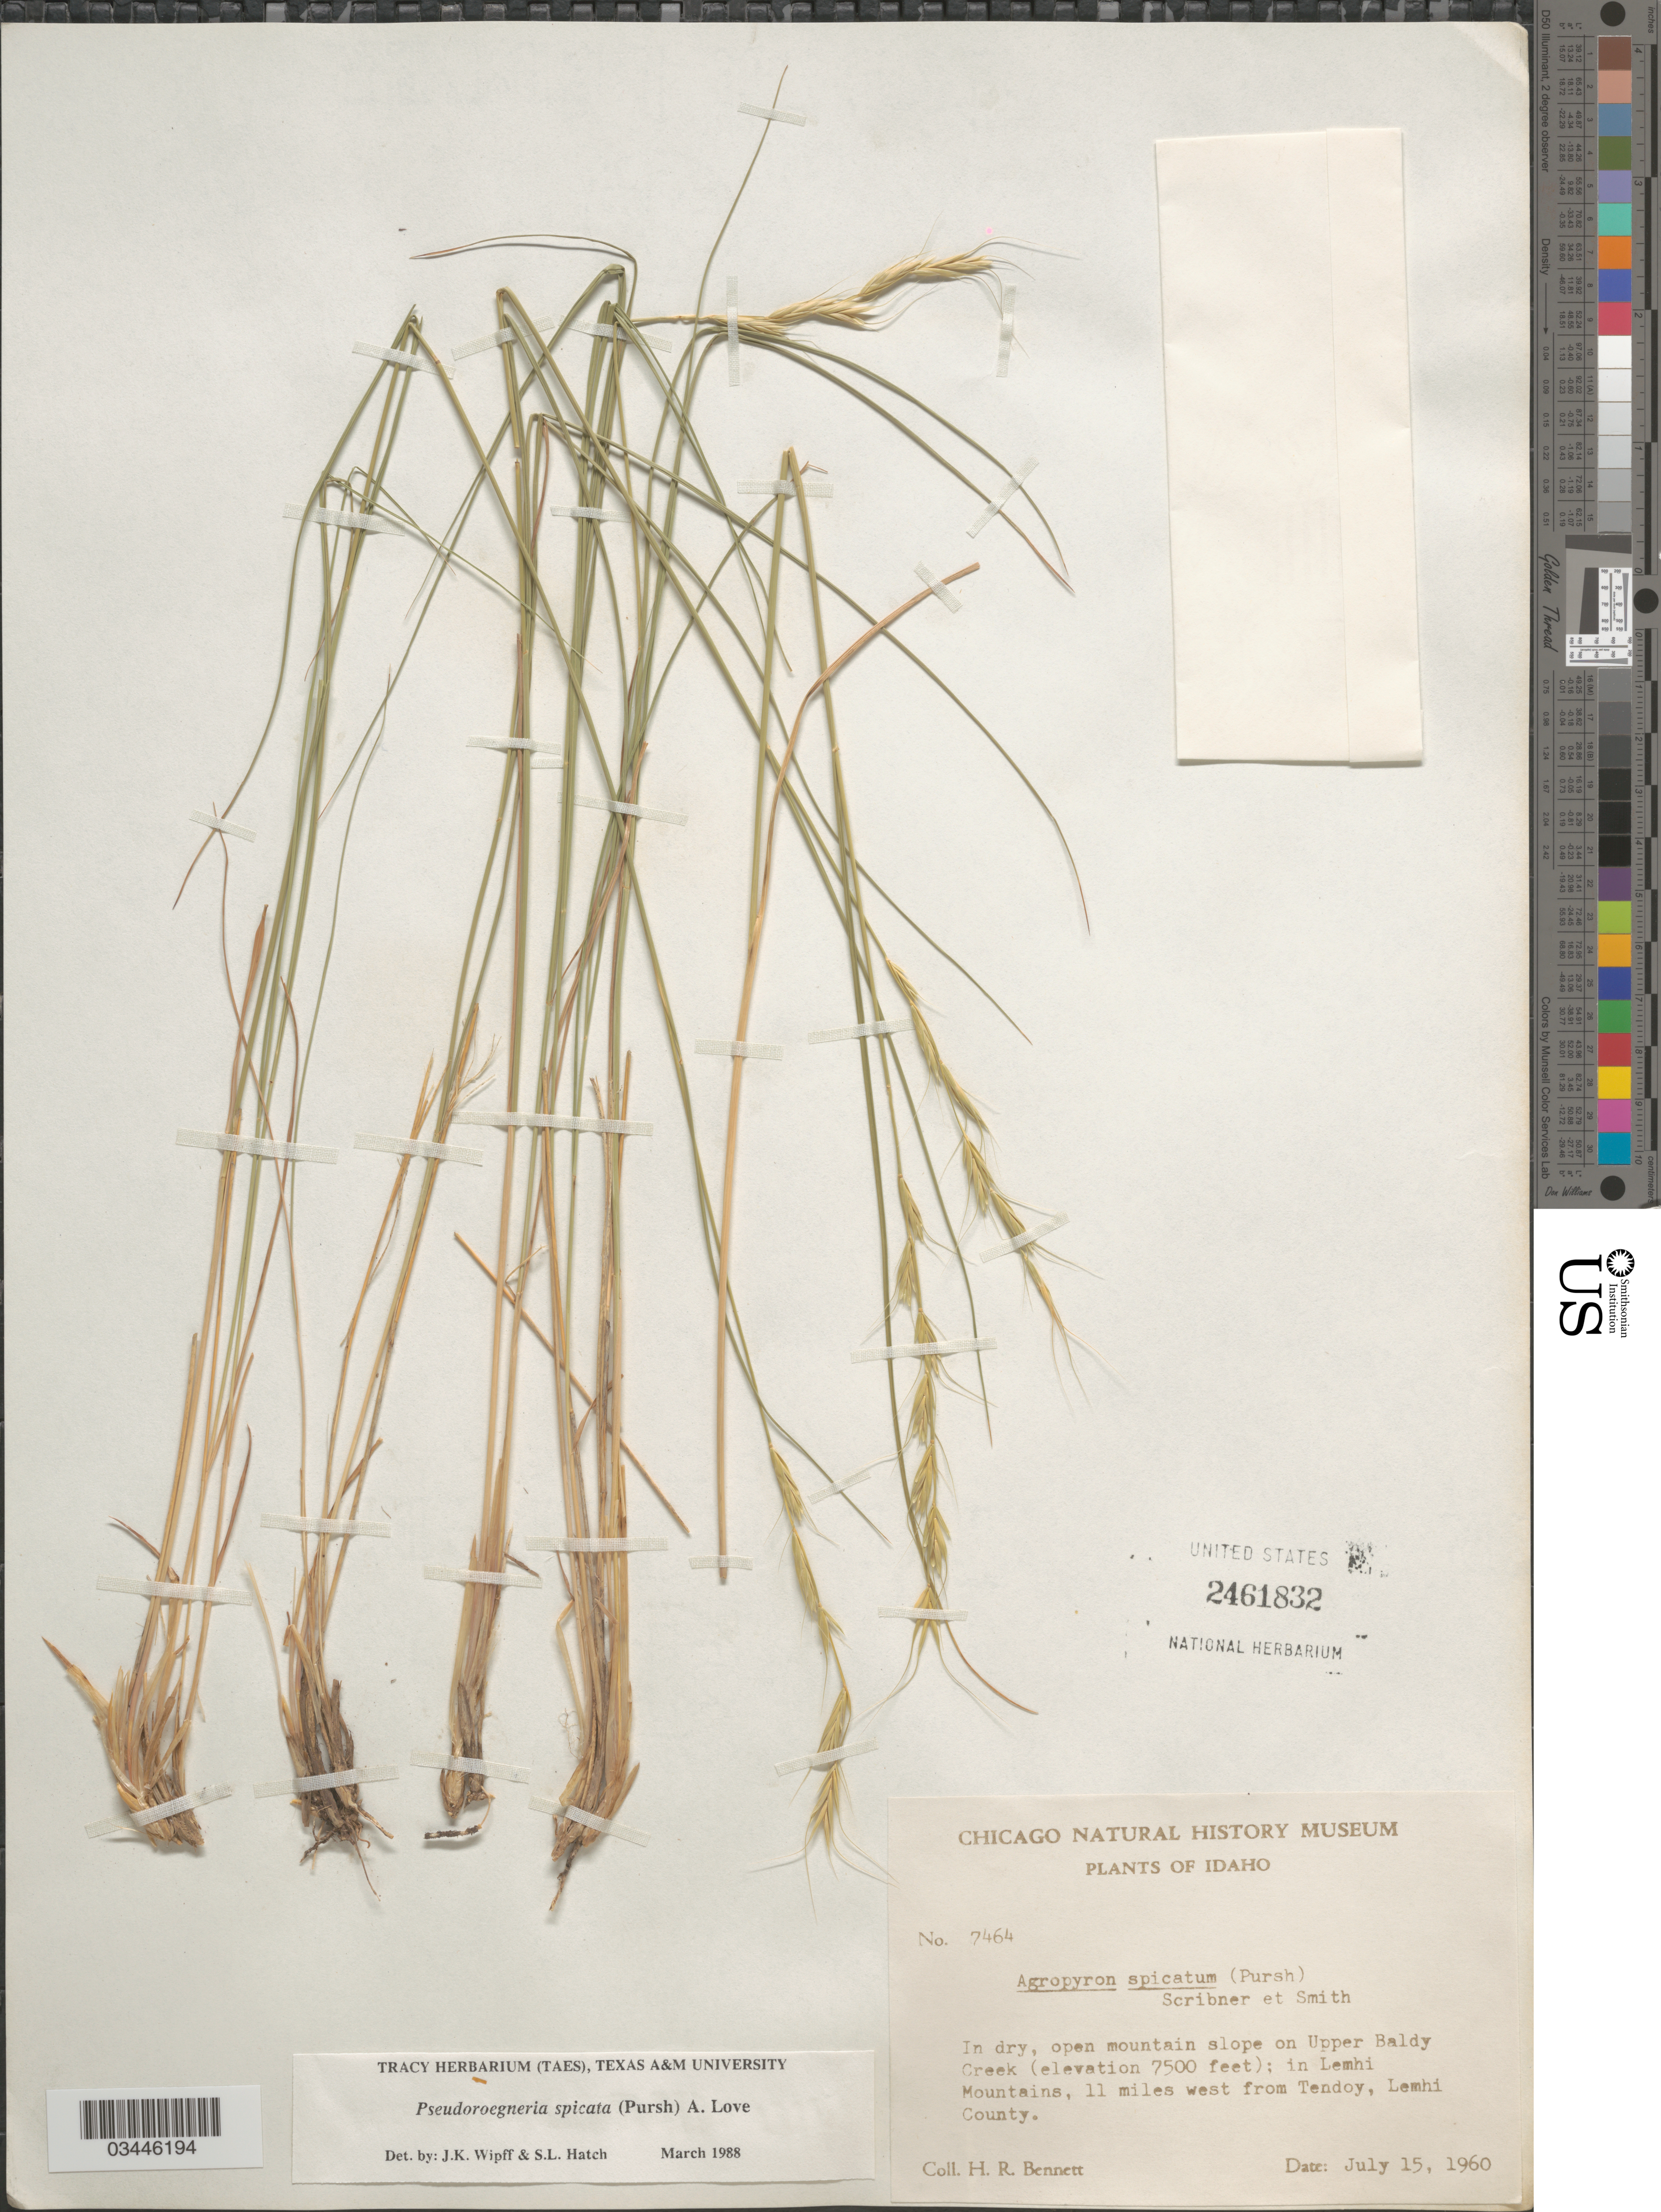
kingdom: Plantae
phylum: Tracheophyta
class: Liliopsida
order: Poales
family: Poaceae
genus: Pseudoroegneria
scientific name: Pseudoroegneria spicata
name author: (Pursh) Á. Löve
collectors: H. R. Bennett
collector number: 7464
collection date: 1960-07-15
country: United States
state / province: Idaho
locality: In dry, open mountain slope on Upper Baldy Creek, in Lemhi Mountains, 11 miles west from Tendoy, Lemhi County.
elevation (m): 2286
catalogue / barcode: US 2461832